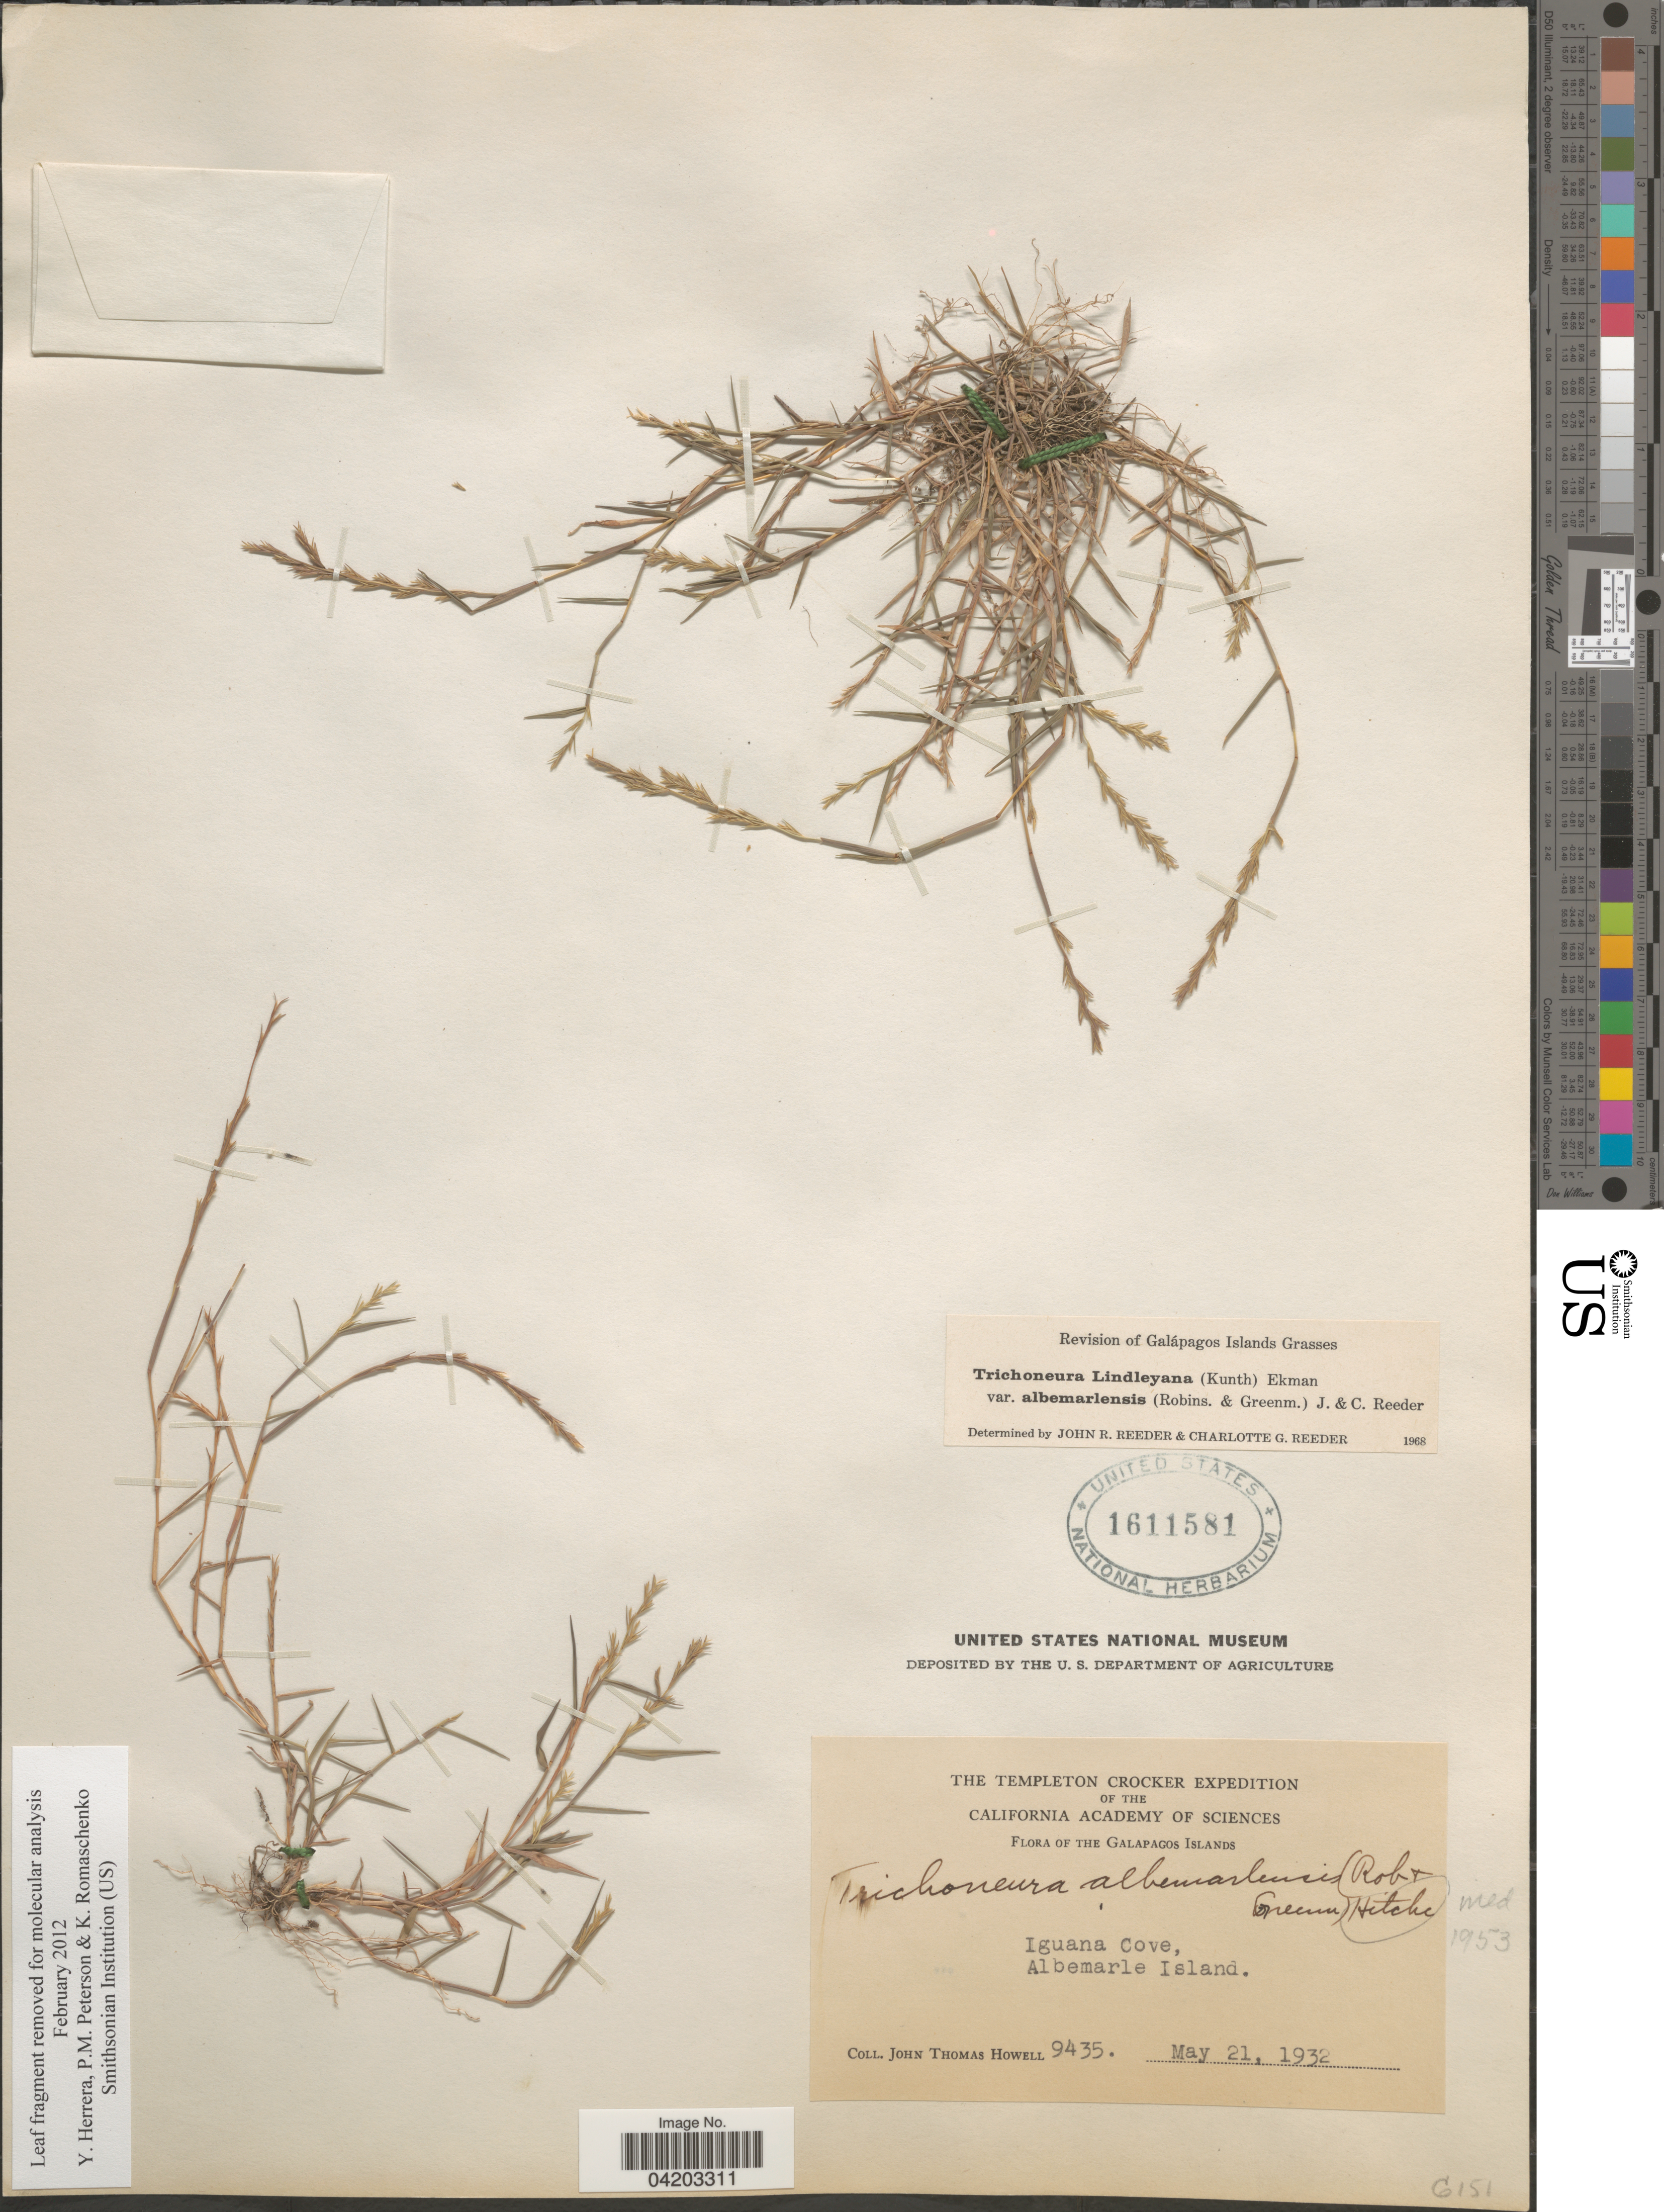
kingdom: Plantae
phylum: Tracheophyta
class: Liliopsida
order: Poales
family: Poaceae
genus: Trichoneura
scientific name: Trichoneura lindleyana var. albemarlensis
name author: (B.L. Rob. & Greenm.) C. Reeder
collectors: J. T. Howell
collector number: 9435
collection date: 1932-05-21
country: Ecuador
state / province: Colón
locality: The Templeton Crocker Expedition of the California Academy of Sciences. Galapagos Islands. Iguana Cove, Albemarle Island.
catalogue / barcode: US 1611581